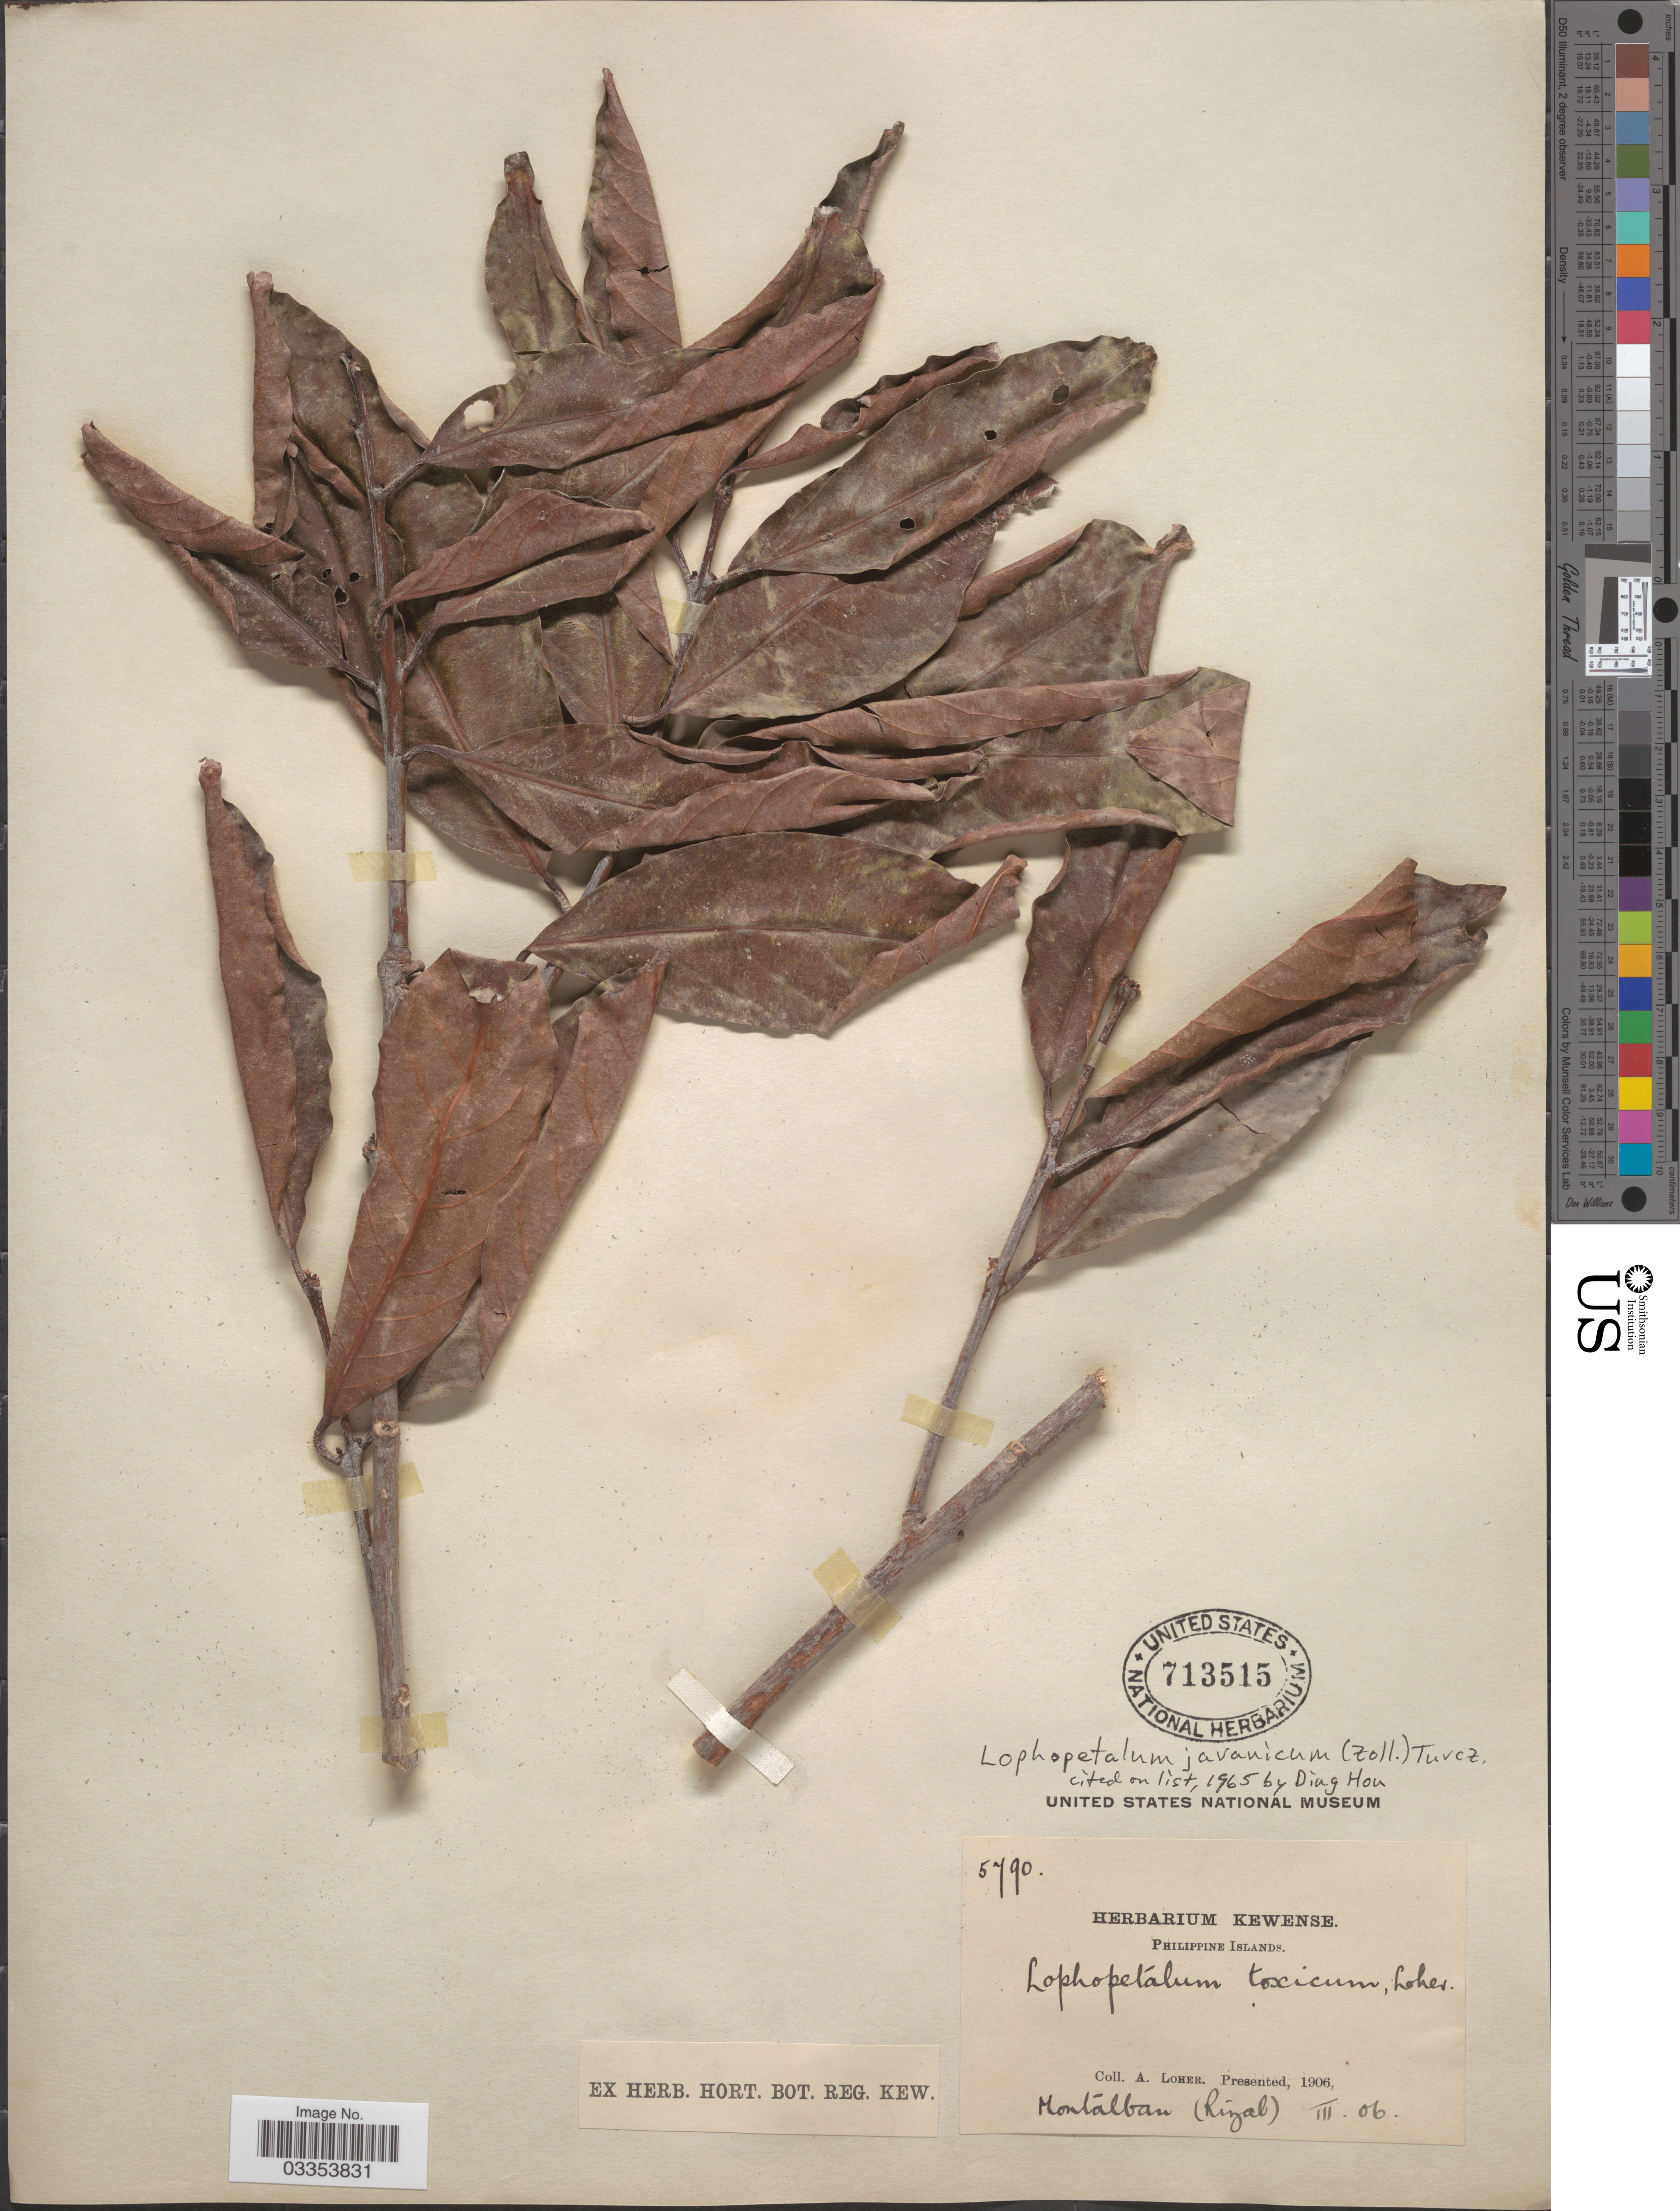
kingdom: Plantae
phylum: Tracheophyta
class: Magnoliopsida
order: Celastrales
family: Celastraceae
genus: Lophopetalum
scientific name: Lophopetalum javanicum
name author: (Zoll.) Turcz.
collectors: A. Loher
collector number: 5790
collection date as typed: Transcribed d/m/y: /3/6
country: Philippines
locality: Philippine Islands. Montalban (Rizal).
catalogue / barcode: US 713515